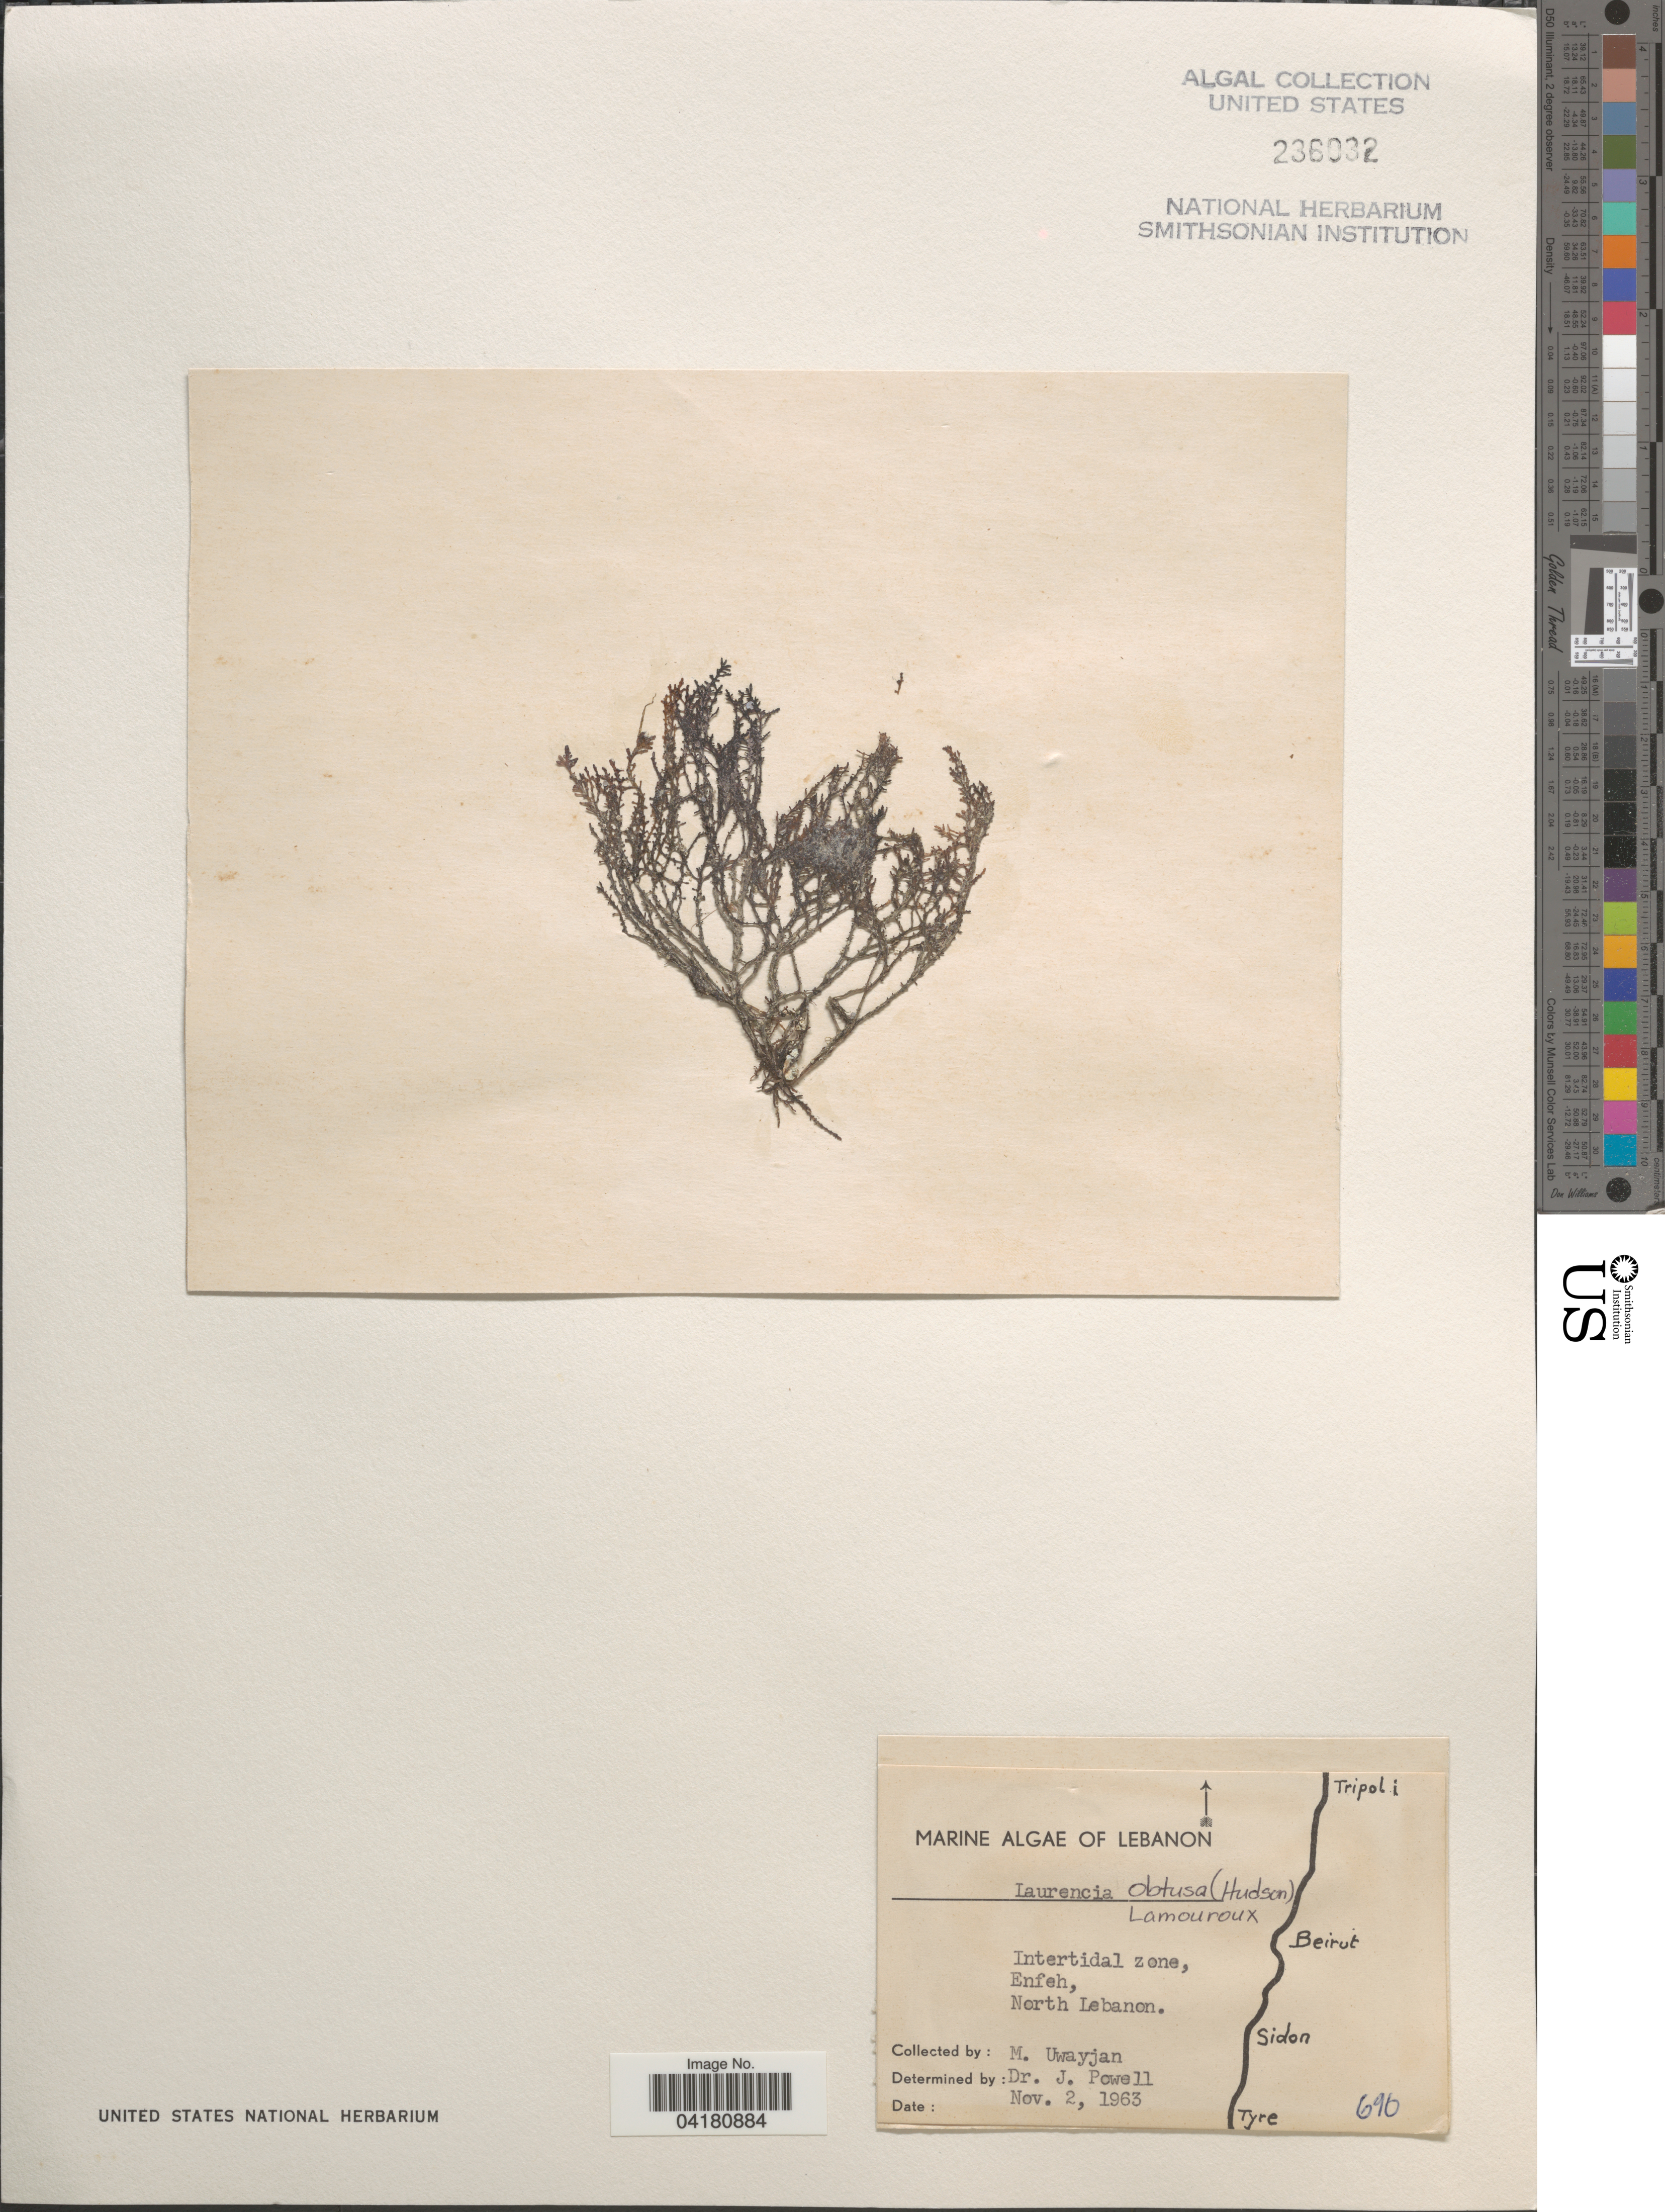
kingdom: Plantae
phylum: Rhodophyta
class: Florideophyceae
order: Ceramiales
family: Rhodomelaceae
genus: Laurencia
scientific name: Laurencia obtusa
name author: (Huds.) J.V.Lamouroux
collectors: M. Uwayjan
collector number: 696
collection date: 1963-11-02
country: Lebanon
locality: Intertidal zone, Enfeh, North Lebanon.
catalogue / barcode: US 236032